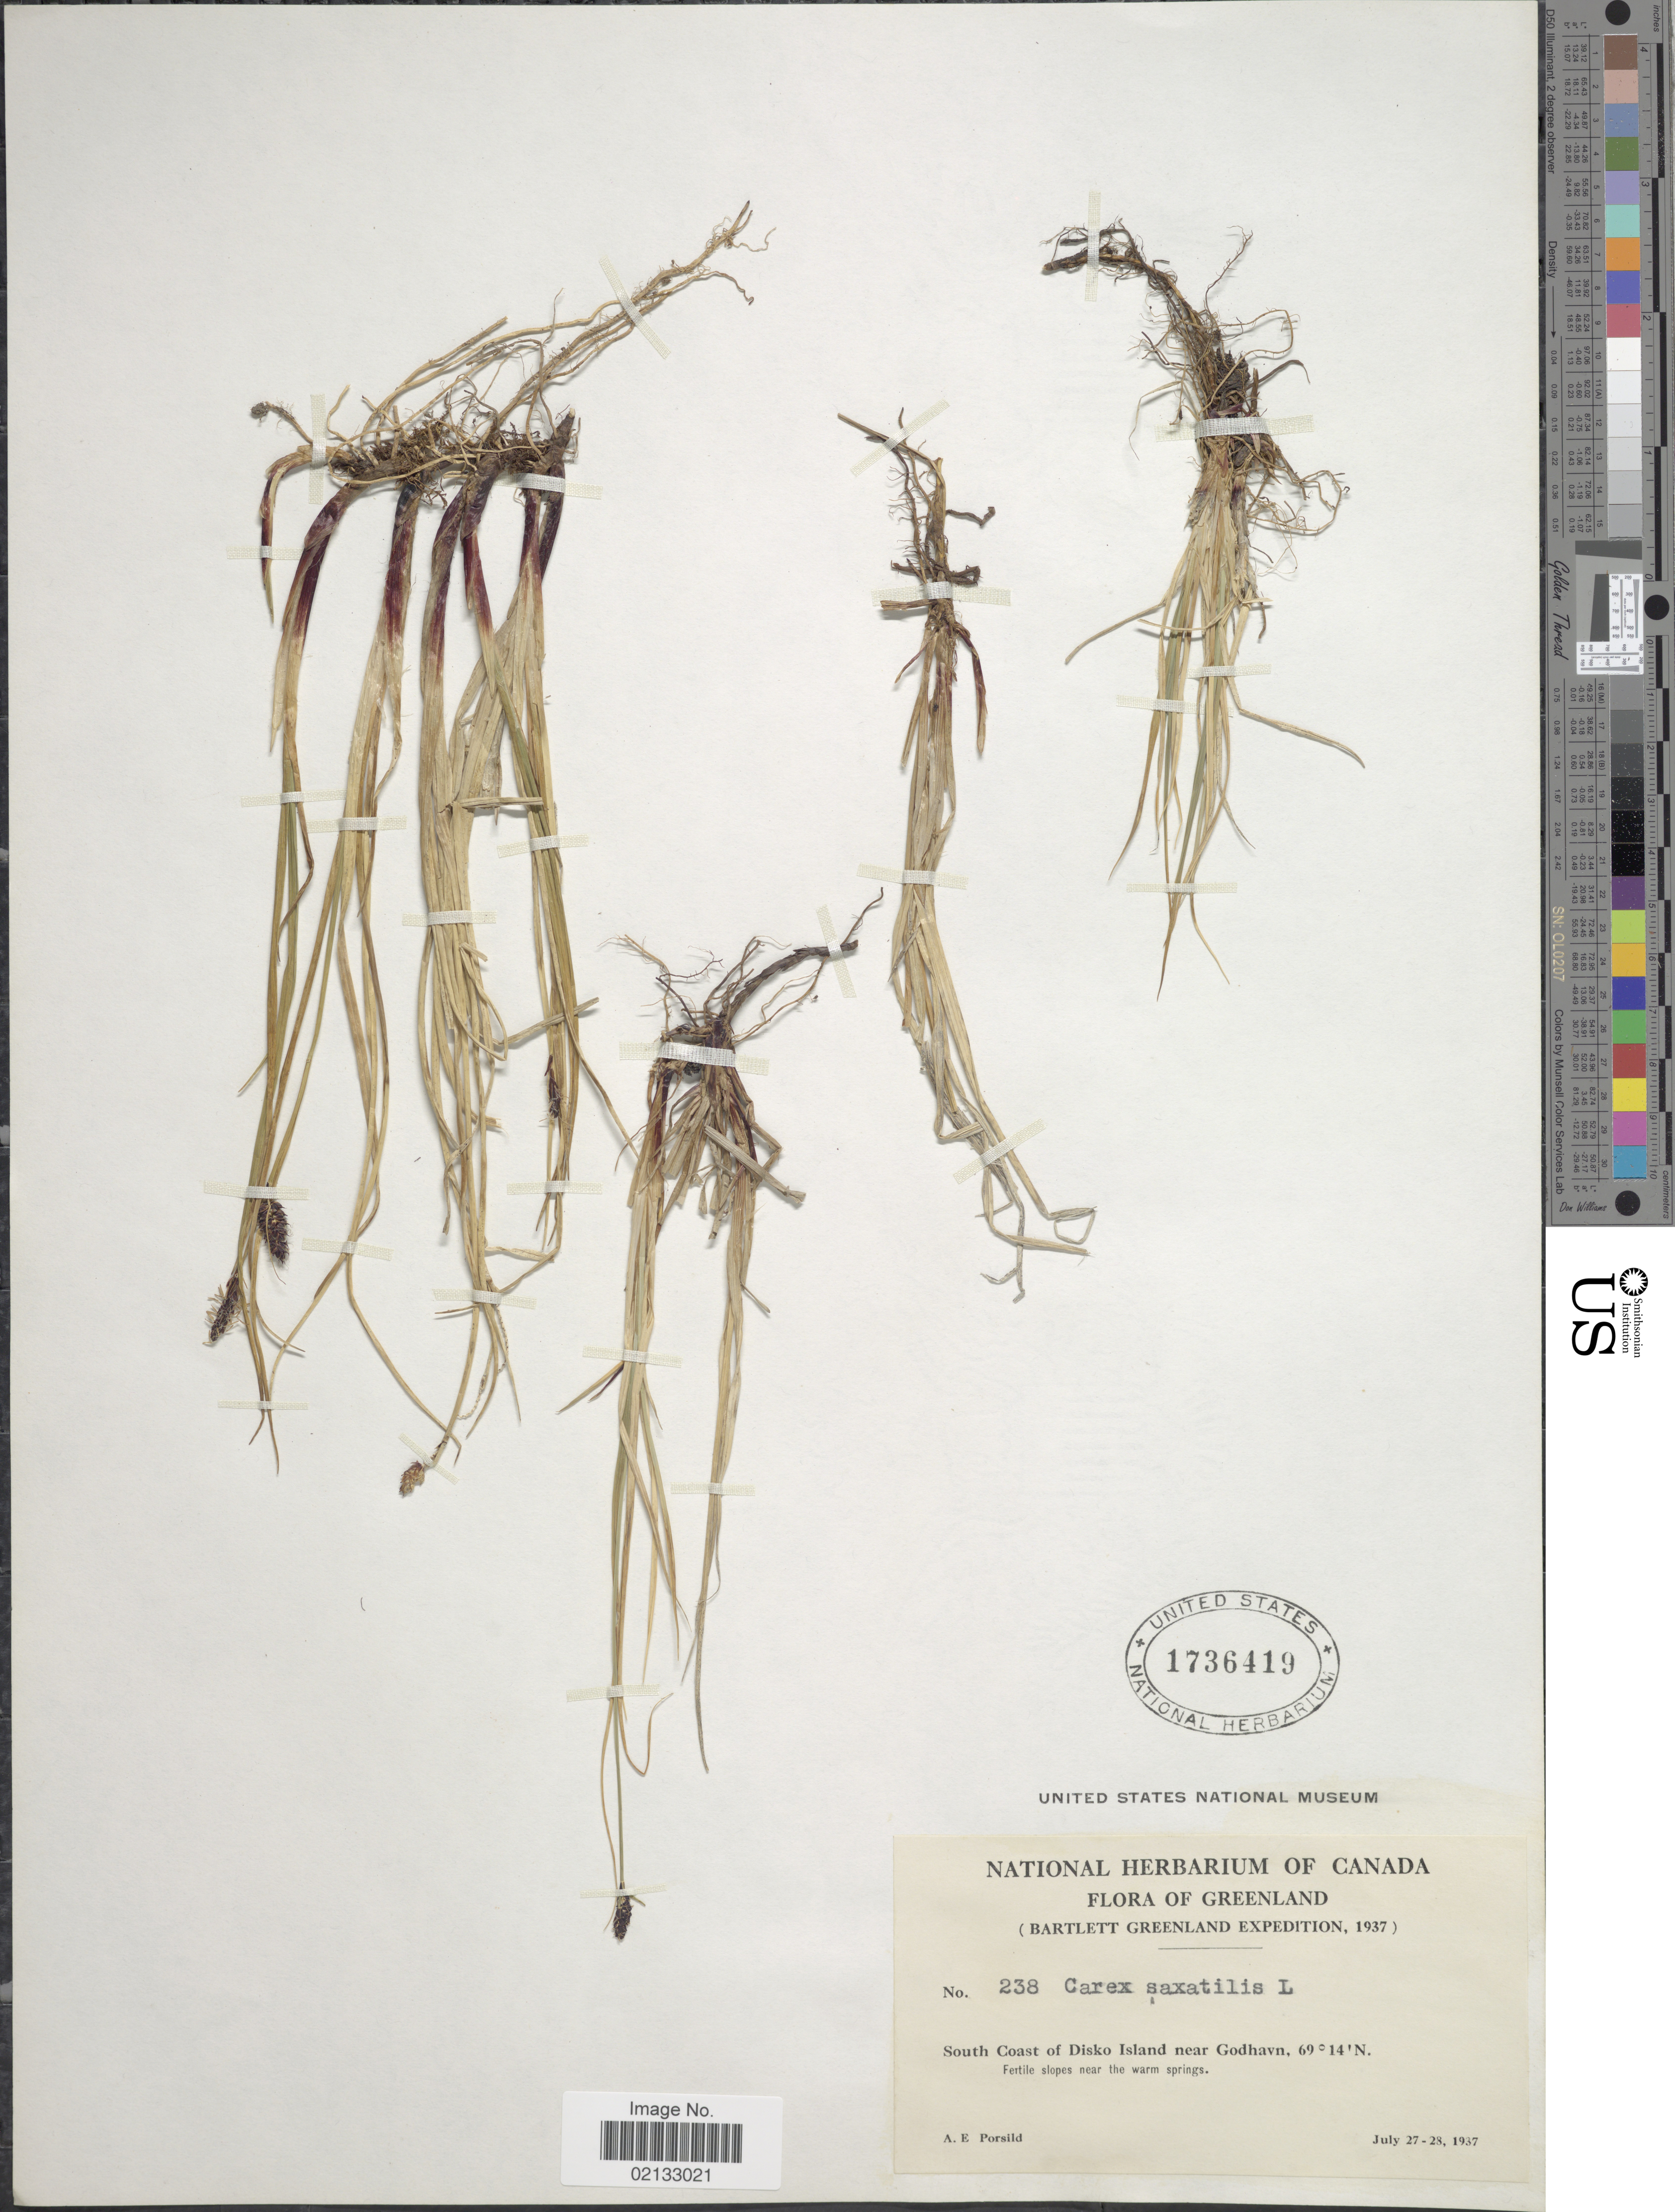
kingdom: Plantae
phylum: Tracheophyta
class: Liliopsida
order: Poales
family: Cyperaceae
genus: Carex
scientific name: Carex saxatilis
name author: L.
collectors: A. E. Porsild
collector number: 238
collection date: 1937-07-27/1937-07-28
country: Greenland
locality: South Coast of Disko Island near Godhavn. Fertile slopes near the warm springs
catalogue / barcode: US 1736419